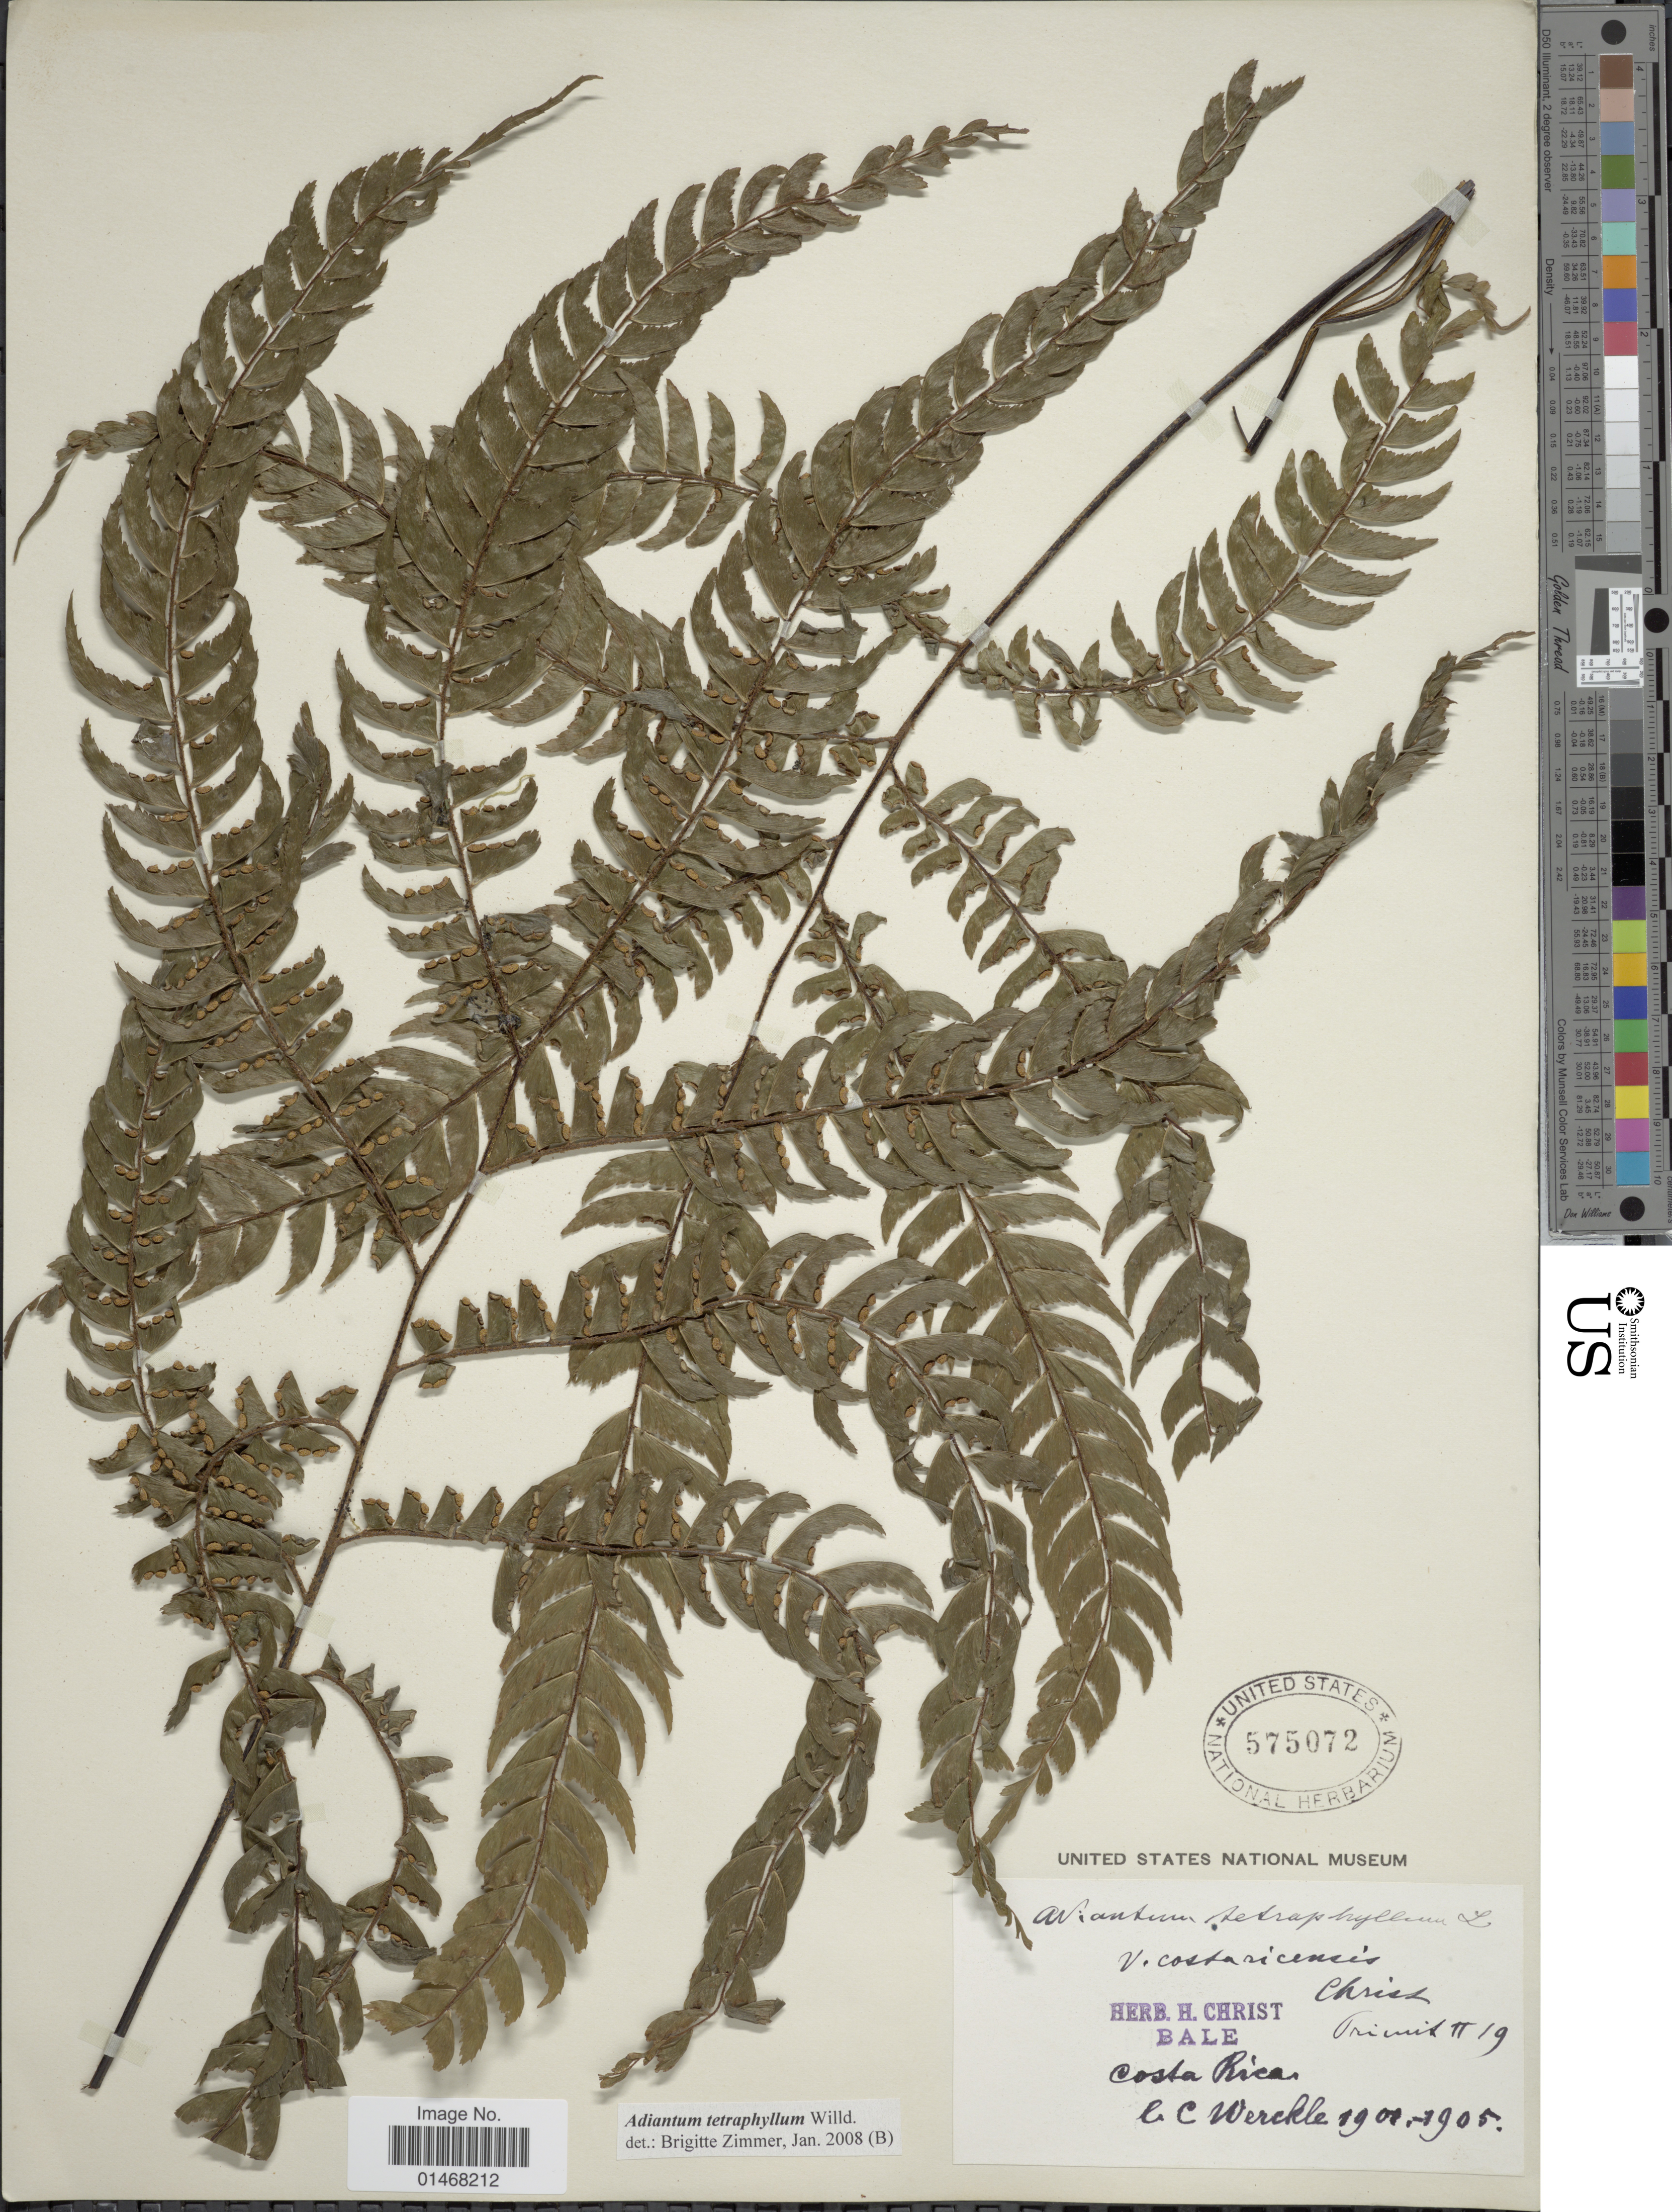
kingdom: Plantae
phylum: Tracheophyta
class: Polypodiopsida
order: Polypodiales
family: Pteridaceae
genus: Adiantum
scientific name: Adiantum tetraphyllum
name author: Humb. & Bonpl. ex Willd.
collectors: C. C Wercklé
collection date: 1901/1905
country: Costa Rica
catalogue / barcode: US 575072